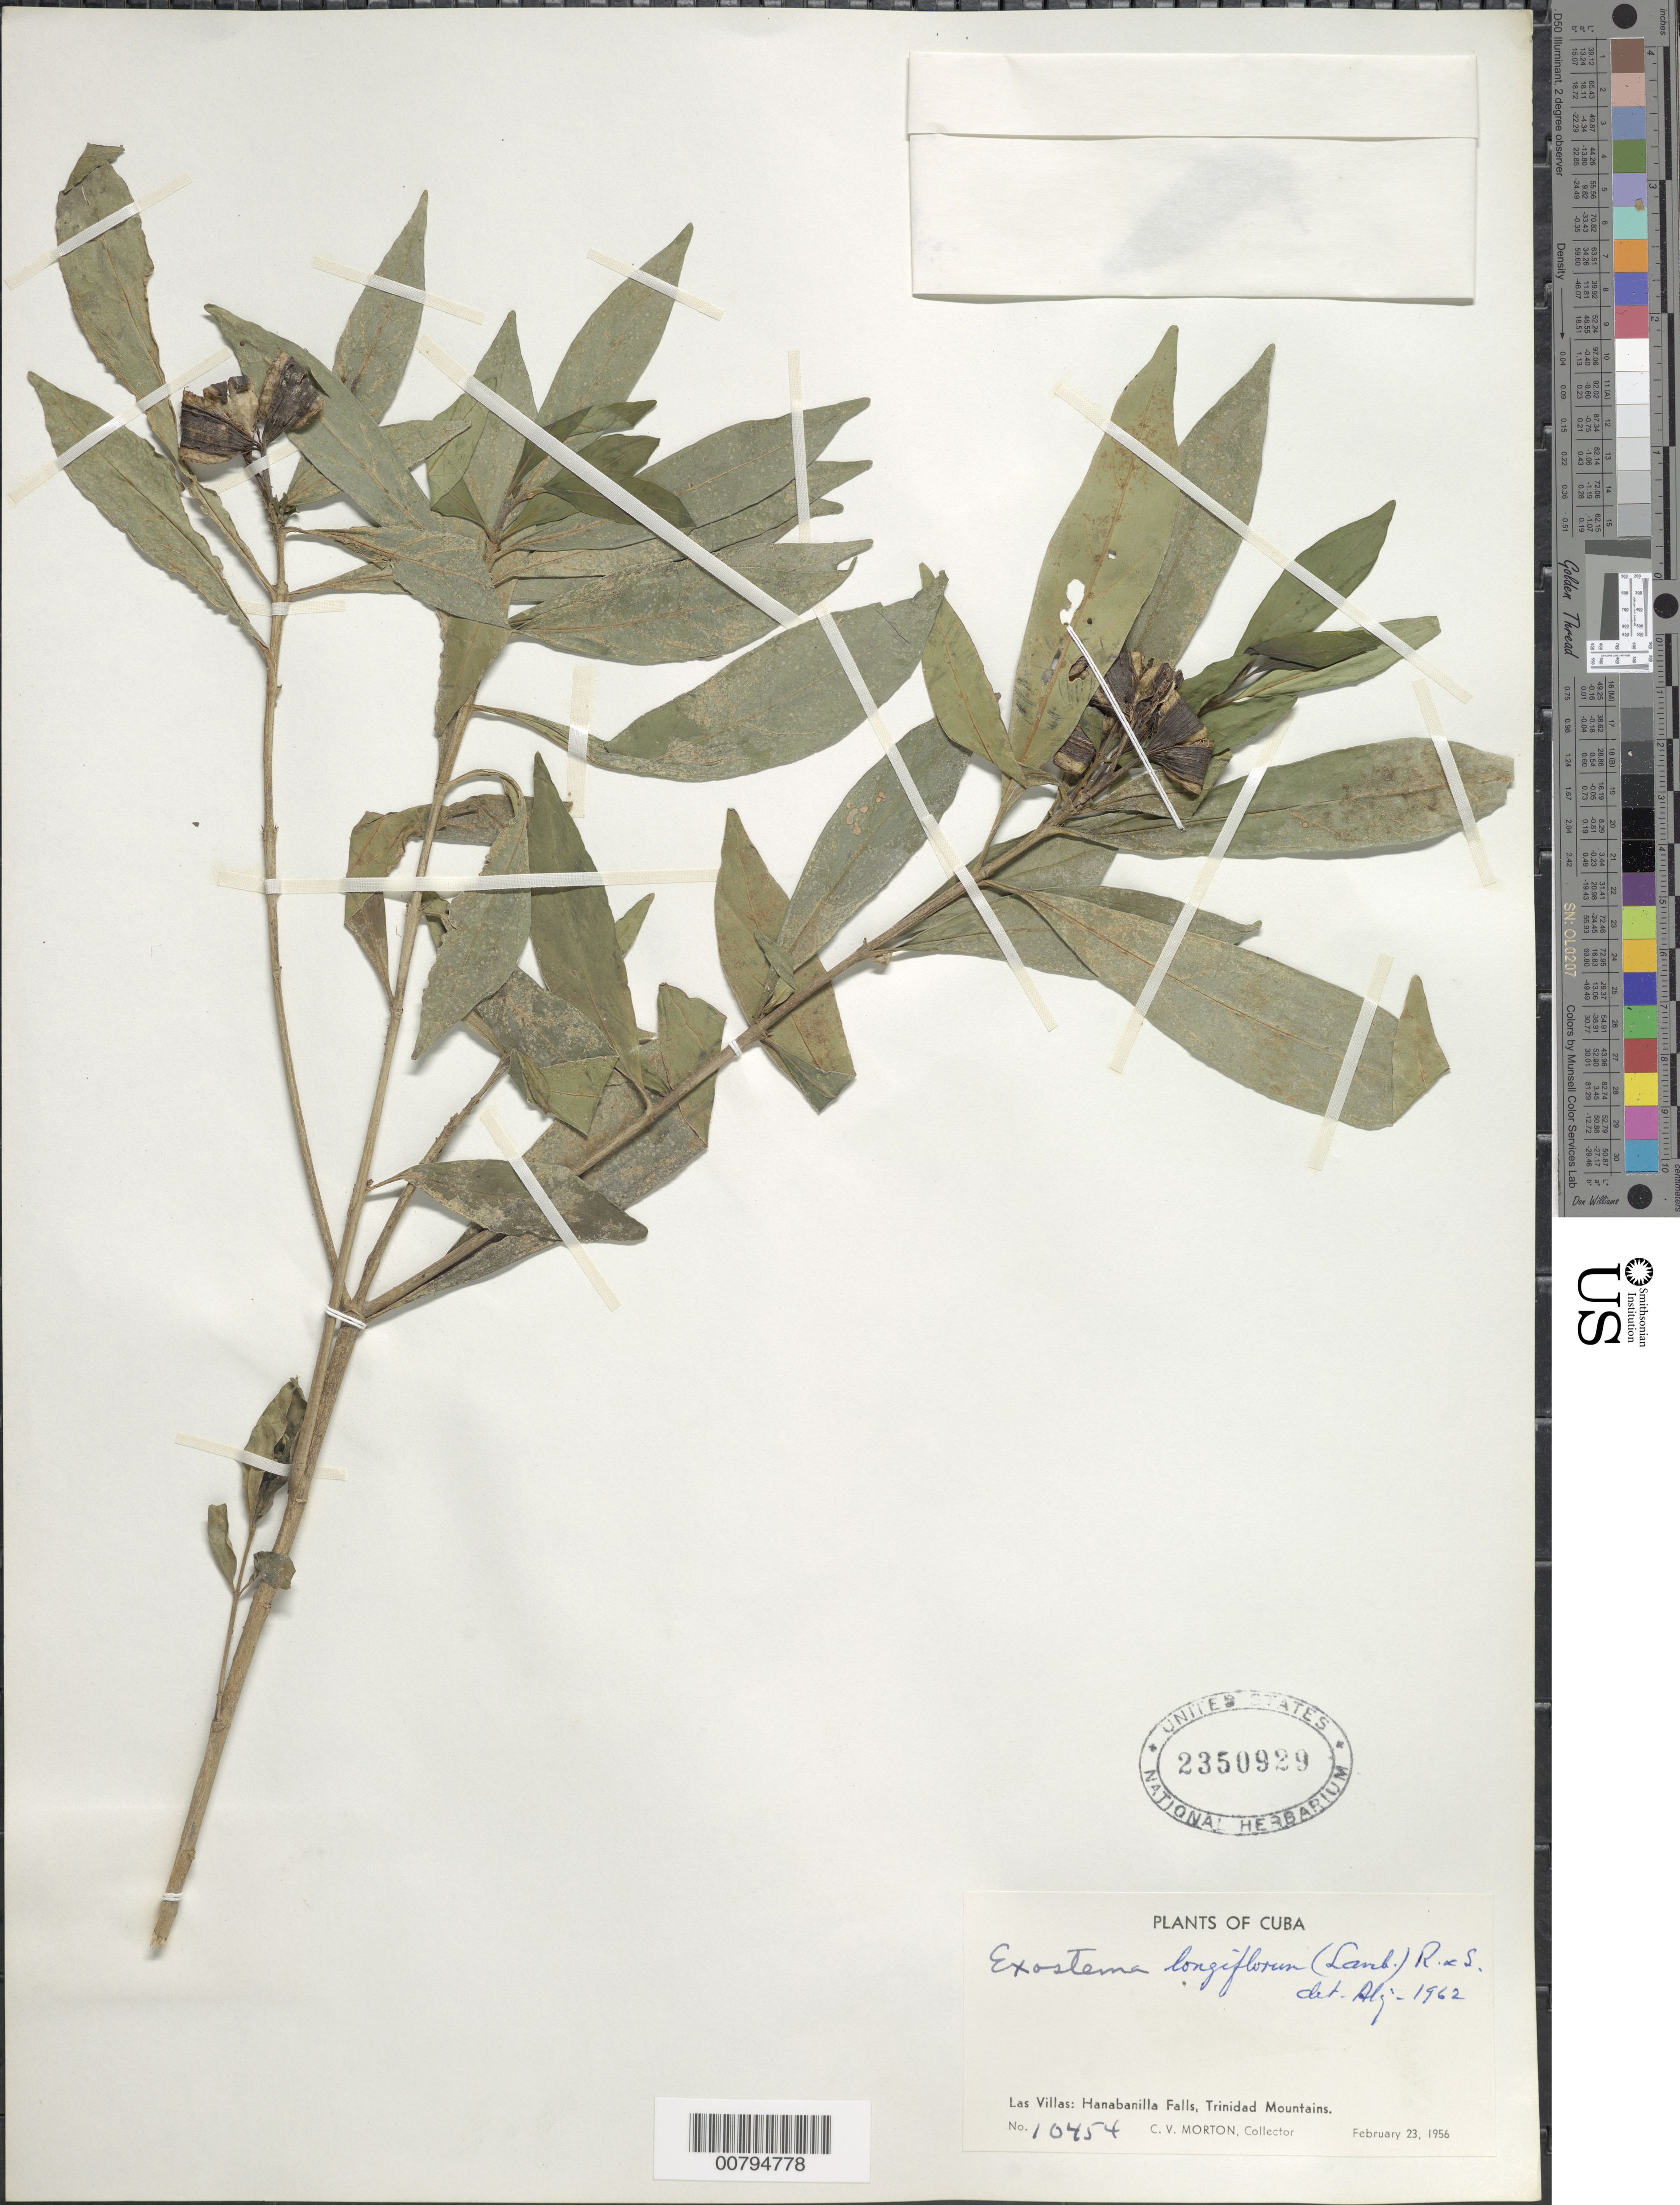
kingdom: Plantae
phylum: Tracheophyta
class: Magnoliopsida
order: Gentianales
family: Rubiaceae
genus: Exostema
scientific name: Exostema longiflorum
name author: (Lamb.) Roem. & Schult.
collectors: C. V. Morton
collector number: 10454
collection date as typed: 23 Feb 1956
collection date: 1956-02-23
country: Cuba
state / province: Las Villas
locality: Hanabanilla Falls, Trinidad Mountains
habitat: Near falls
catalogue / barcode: US 2350929